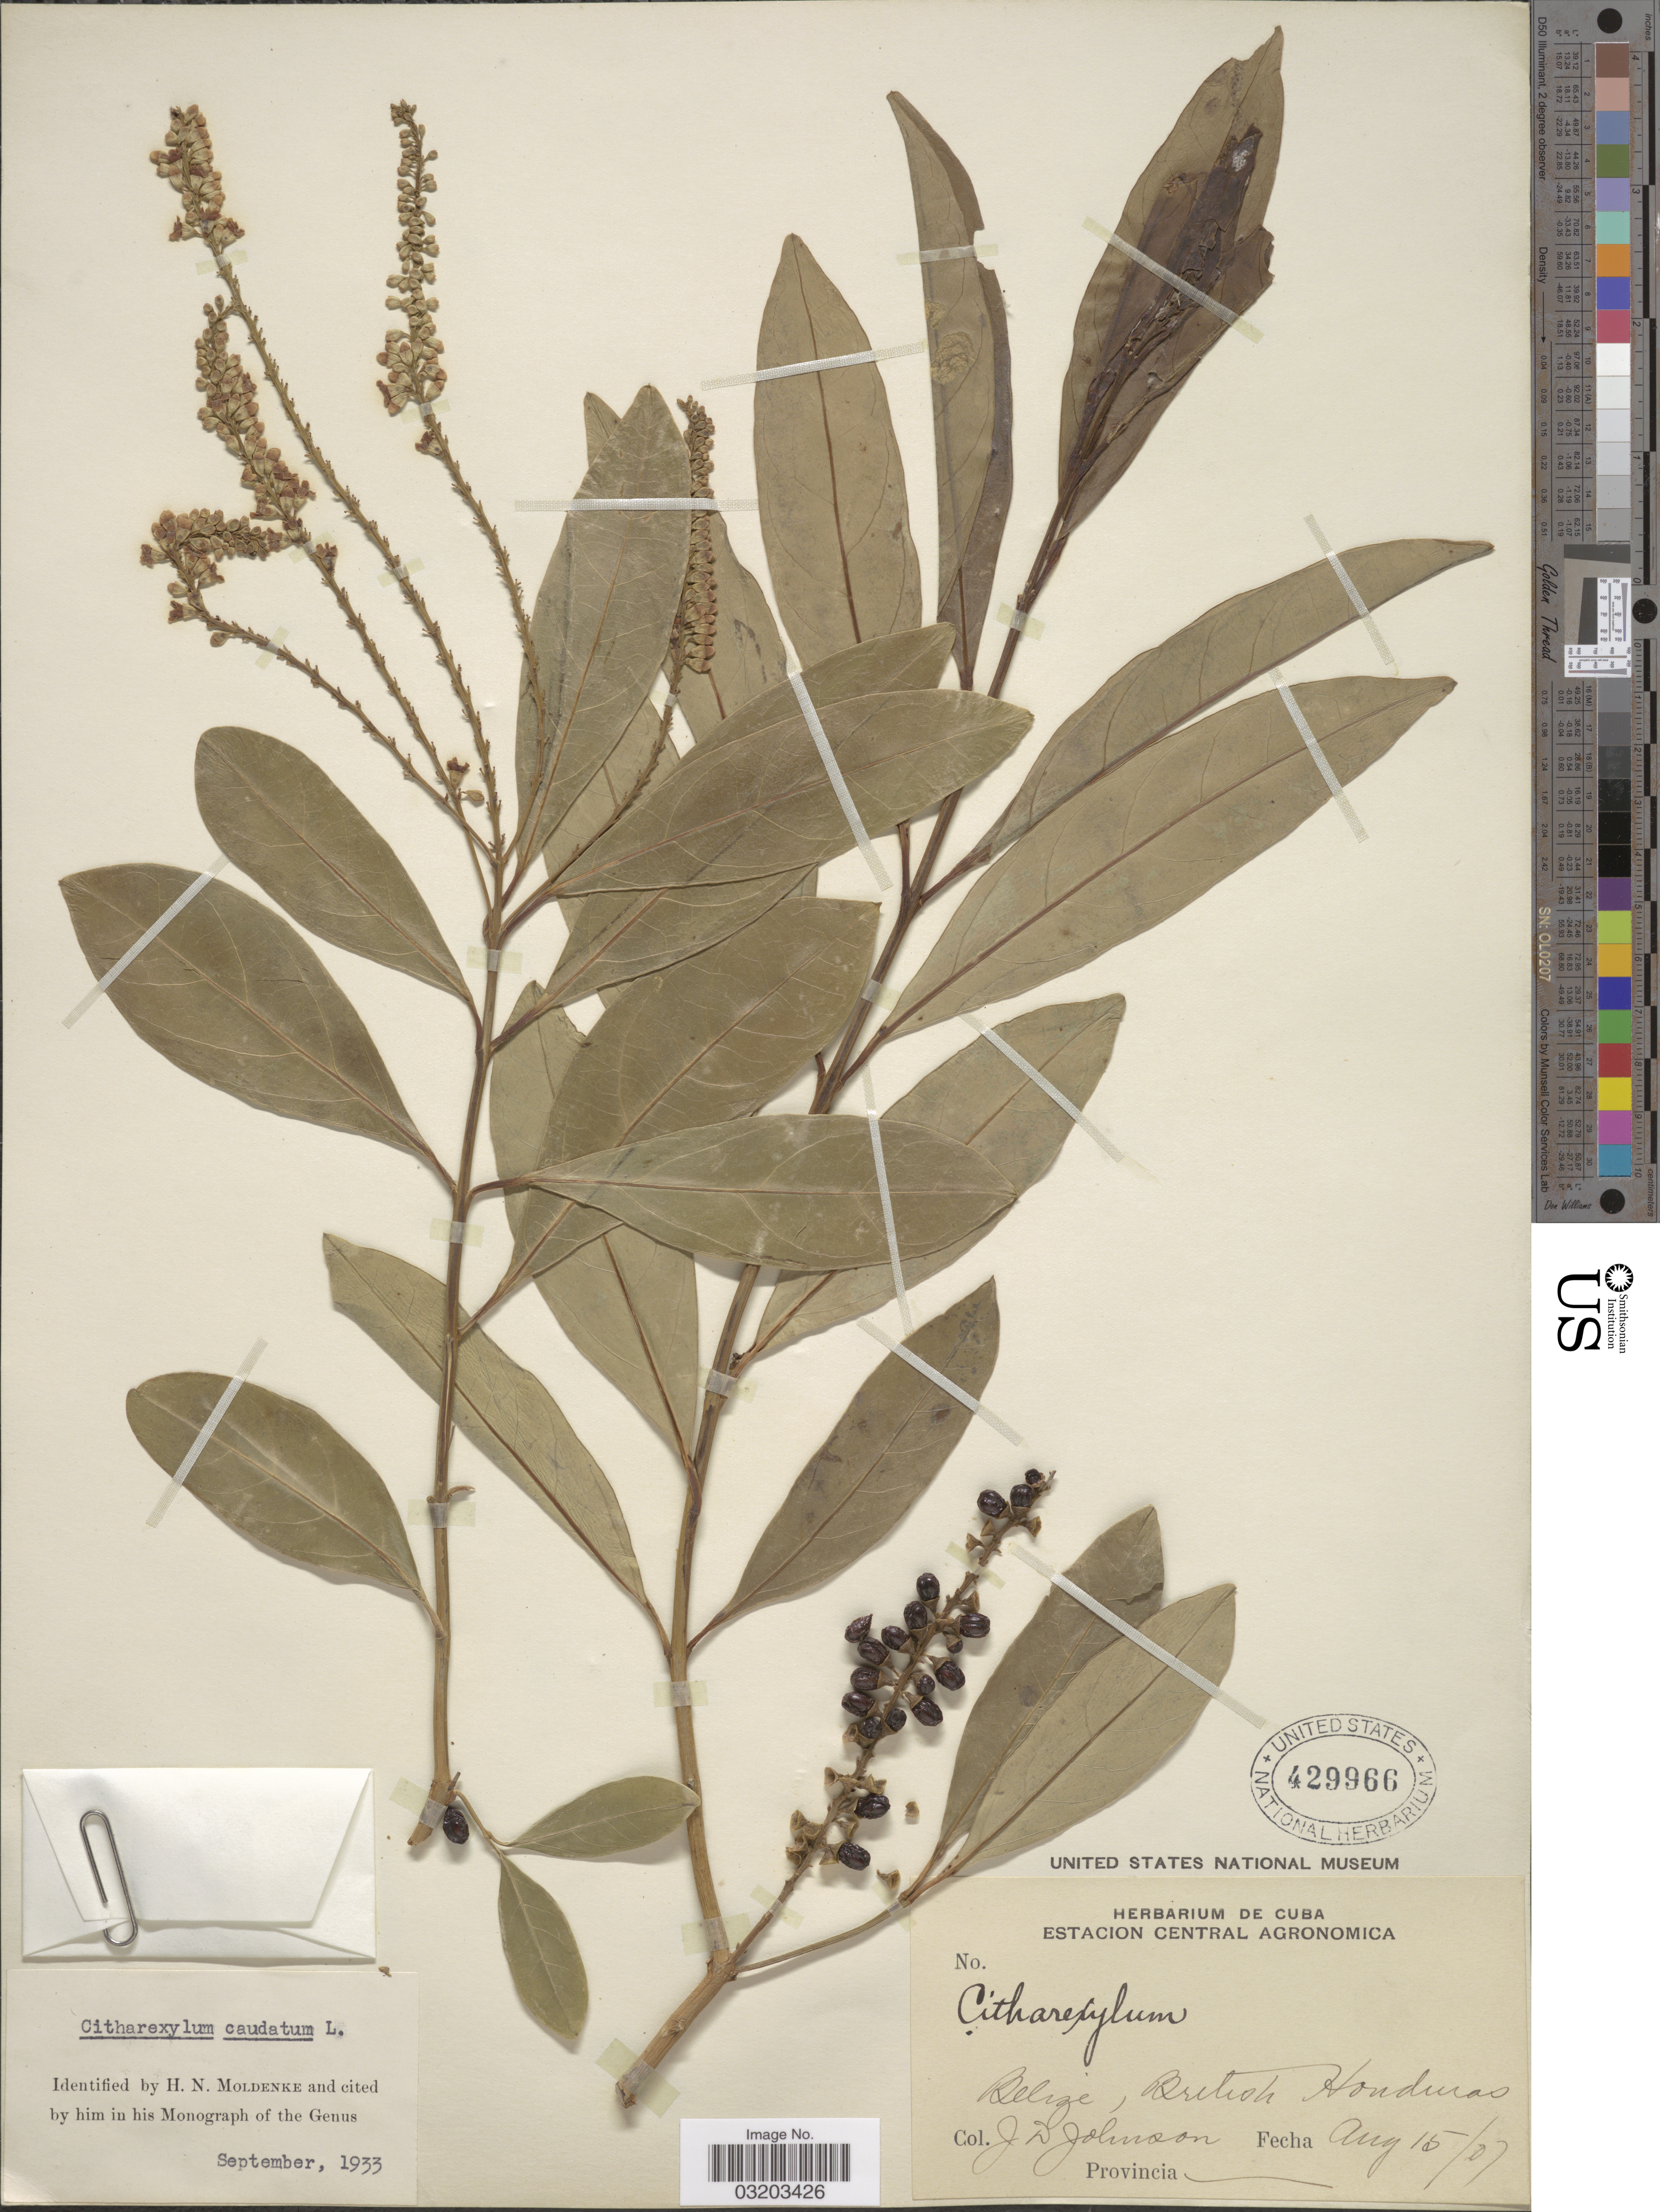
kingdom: Plantae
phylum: Tracheophyta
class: Magnoliopsida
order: Lamiales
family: Verbenaceae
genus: Citharexylum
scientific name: Citharexylum caudatum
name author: L.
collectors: J. D. Johnson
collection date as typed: Transcribed d/m/y: 15/8/7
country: Belize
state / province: Belize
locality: British Honduras.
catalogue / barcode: US 429966